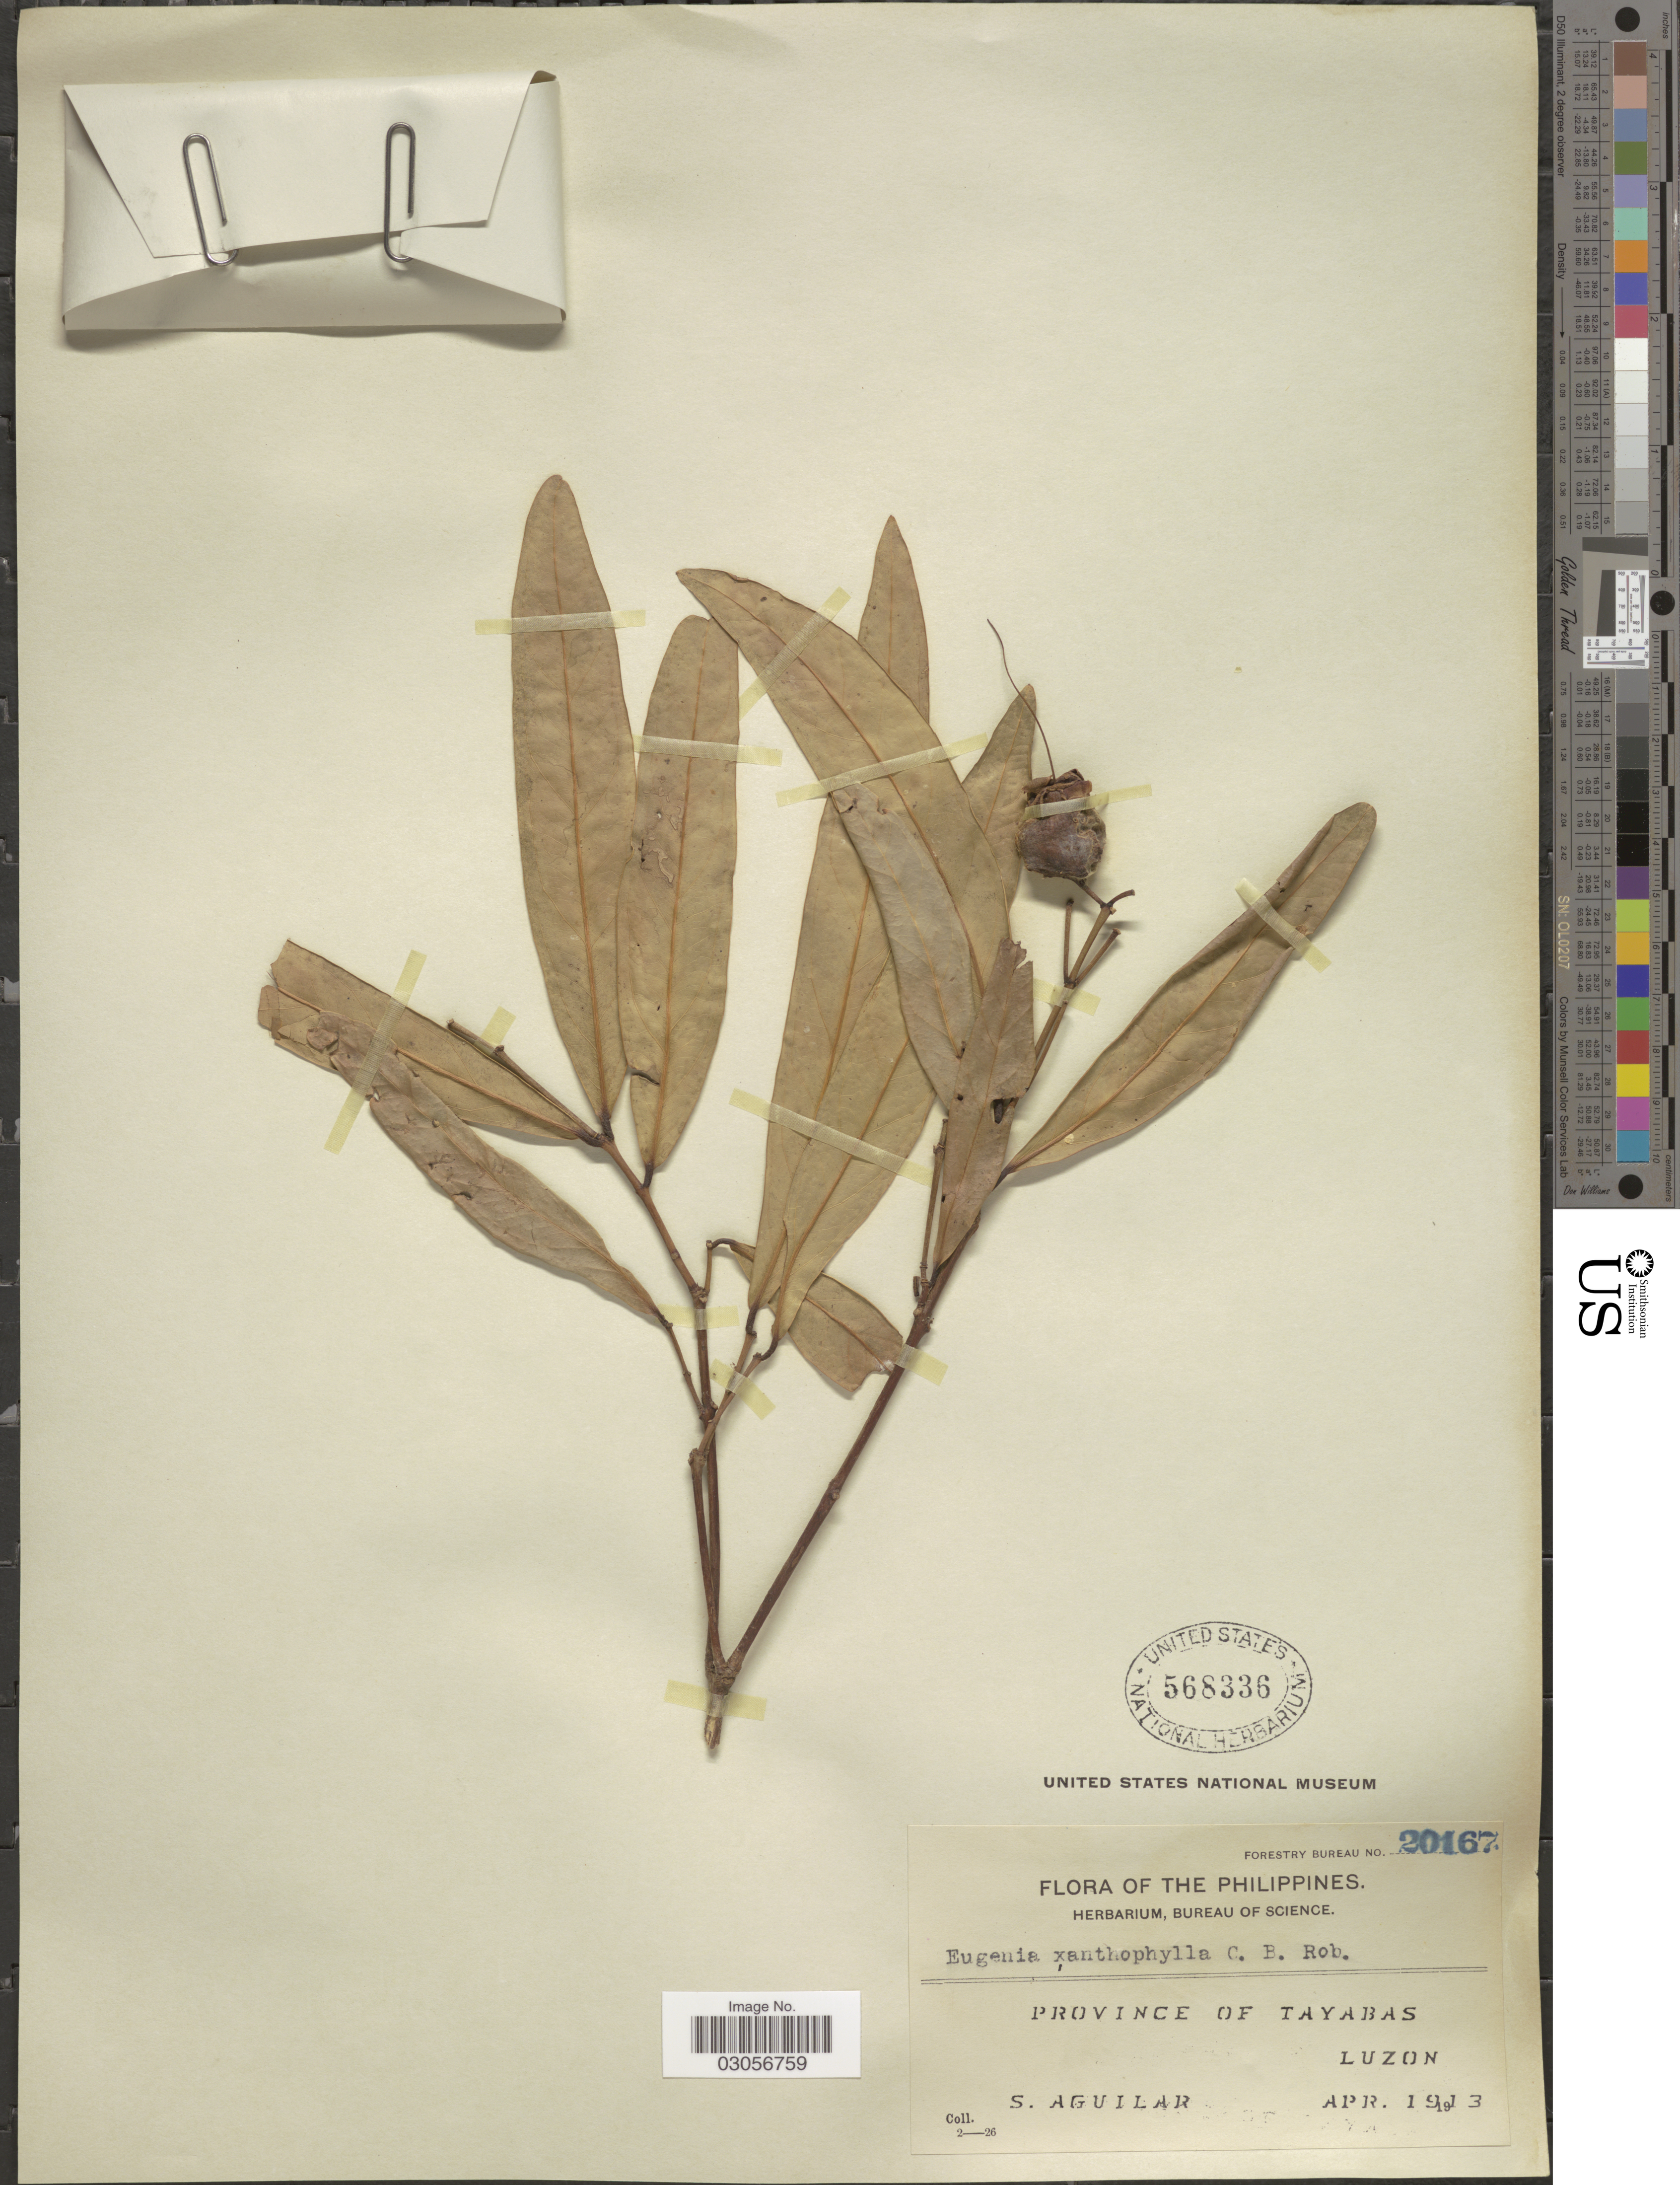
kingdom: Plantae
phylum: Tracheophyta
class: Magnoliopsida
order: Myrtales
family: Myrtaceae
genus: Syzygium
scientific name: Syzygium xanthophyllum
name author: (C.B. Rob.) Merr.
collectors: S. Aguilar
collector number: Forestry Bureau 20167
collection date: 1913-04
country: Philippines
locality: Province of Tayabas, Luzon.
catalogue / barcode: US 568336